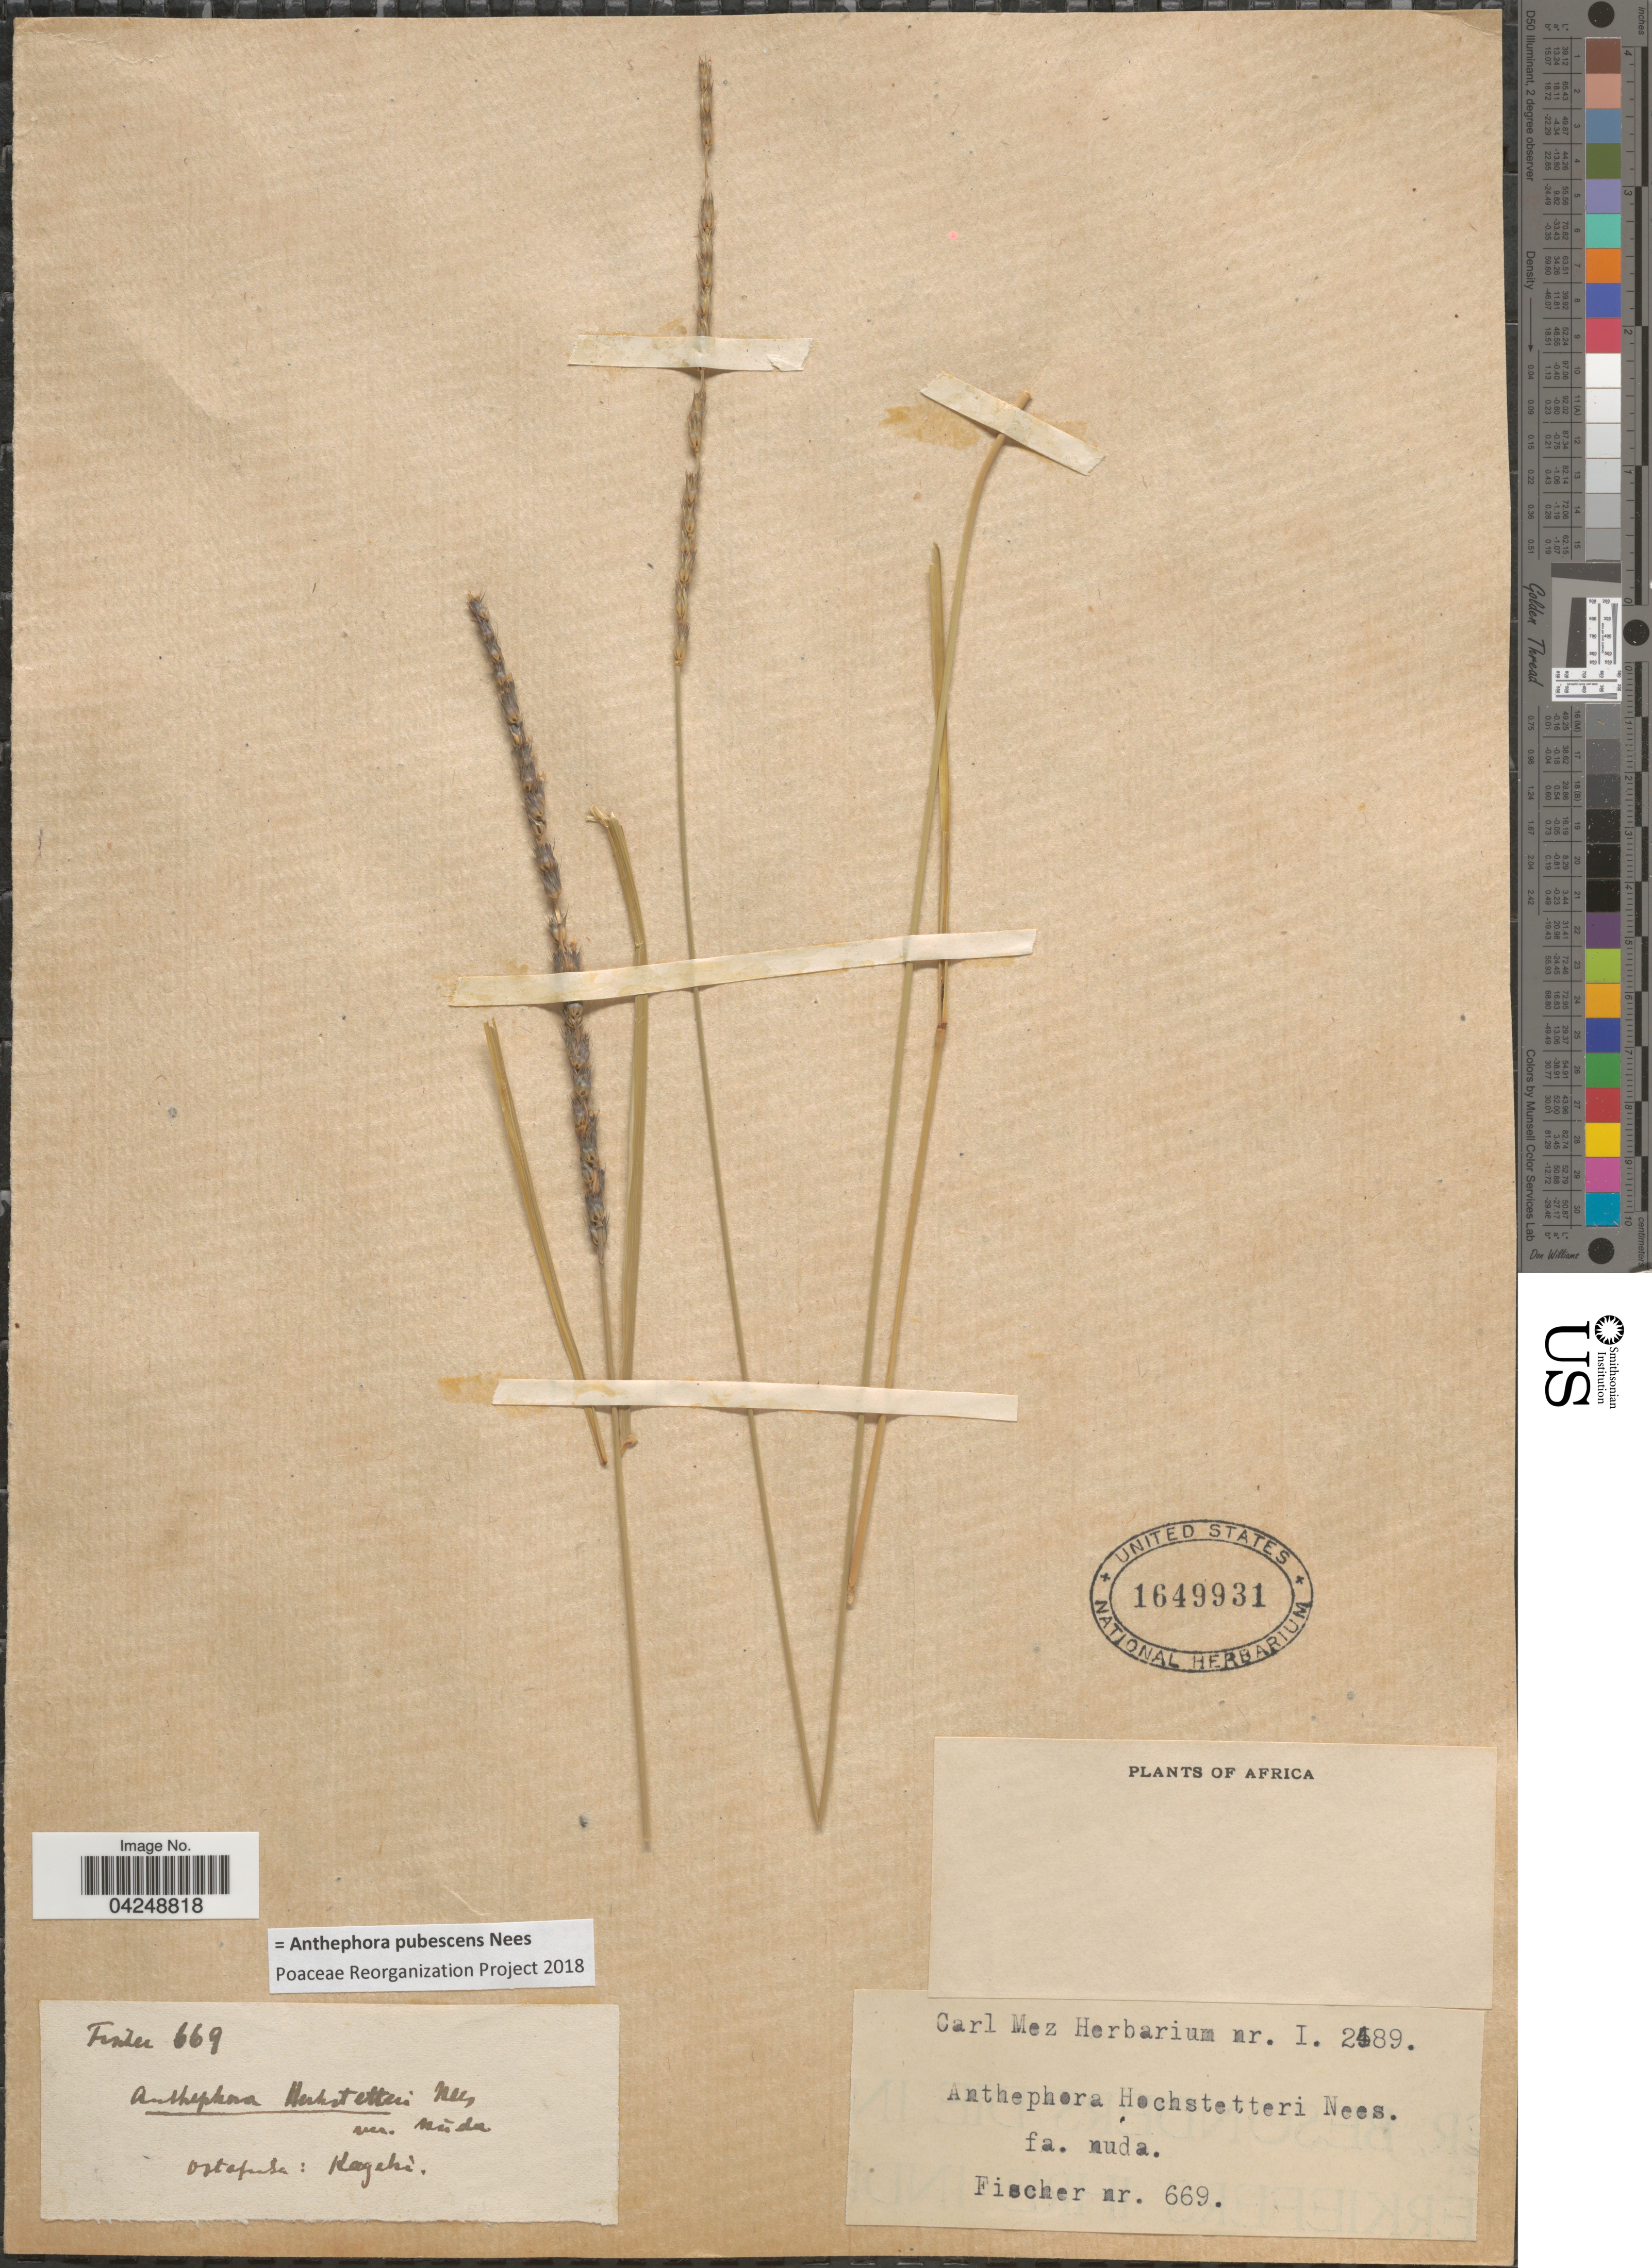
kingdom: Plantae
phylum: Tracheophyta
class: Liliopsida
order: Poales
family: Poaceae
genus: Anthephora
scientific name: Anthephora pubescens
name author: Nees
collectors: -- Fischer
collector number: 669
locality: Africa. Ostafrika: Kageki.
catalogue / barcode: US 1649931